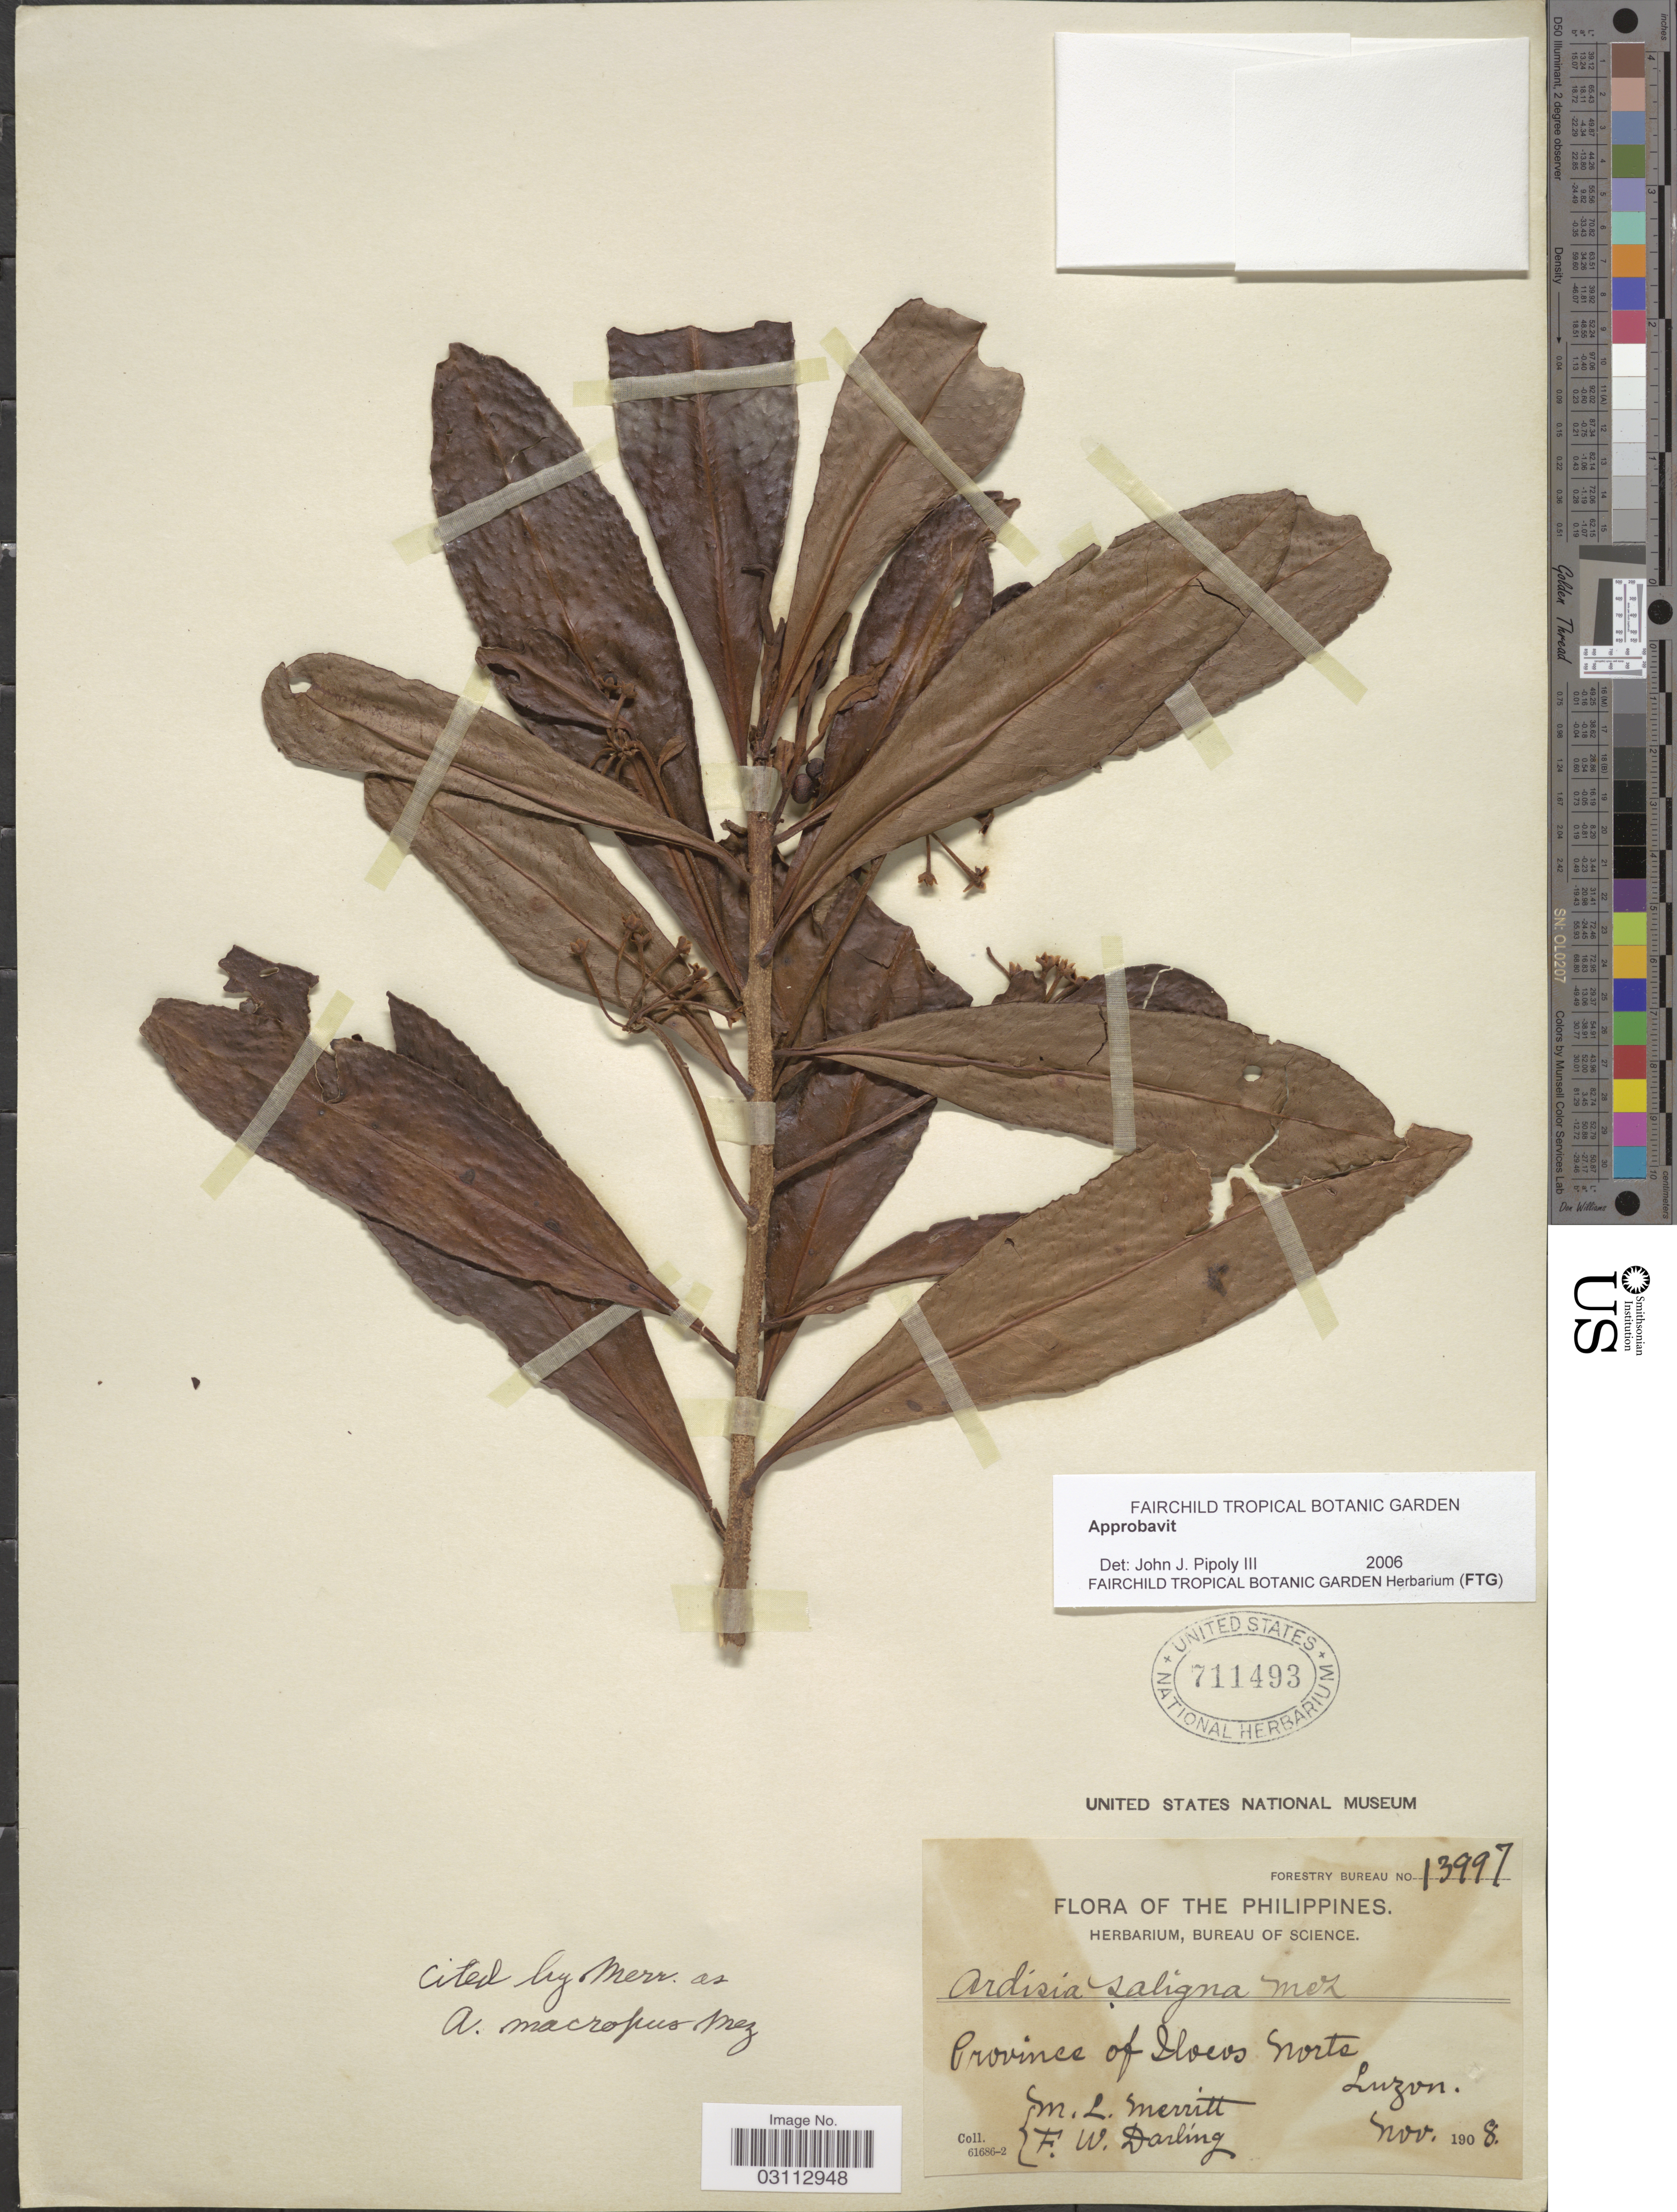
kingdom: Plantae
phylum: Tracheophyta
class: Magnoliopsida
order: Ericales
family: Primulaceae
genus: Ardisia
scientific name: Ardisia saligna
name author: Mez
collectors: M. L. Merritt & F. Darling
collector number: Forestry Bureau 13997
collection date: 1908-11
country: Philippines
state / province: Ilocos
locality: Province of Ilocos Norte. Luzon.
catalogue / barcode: US 711493